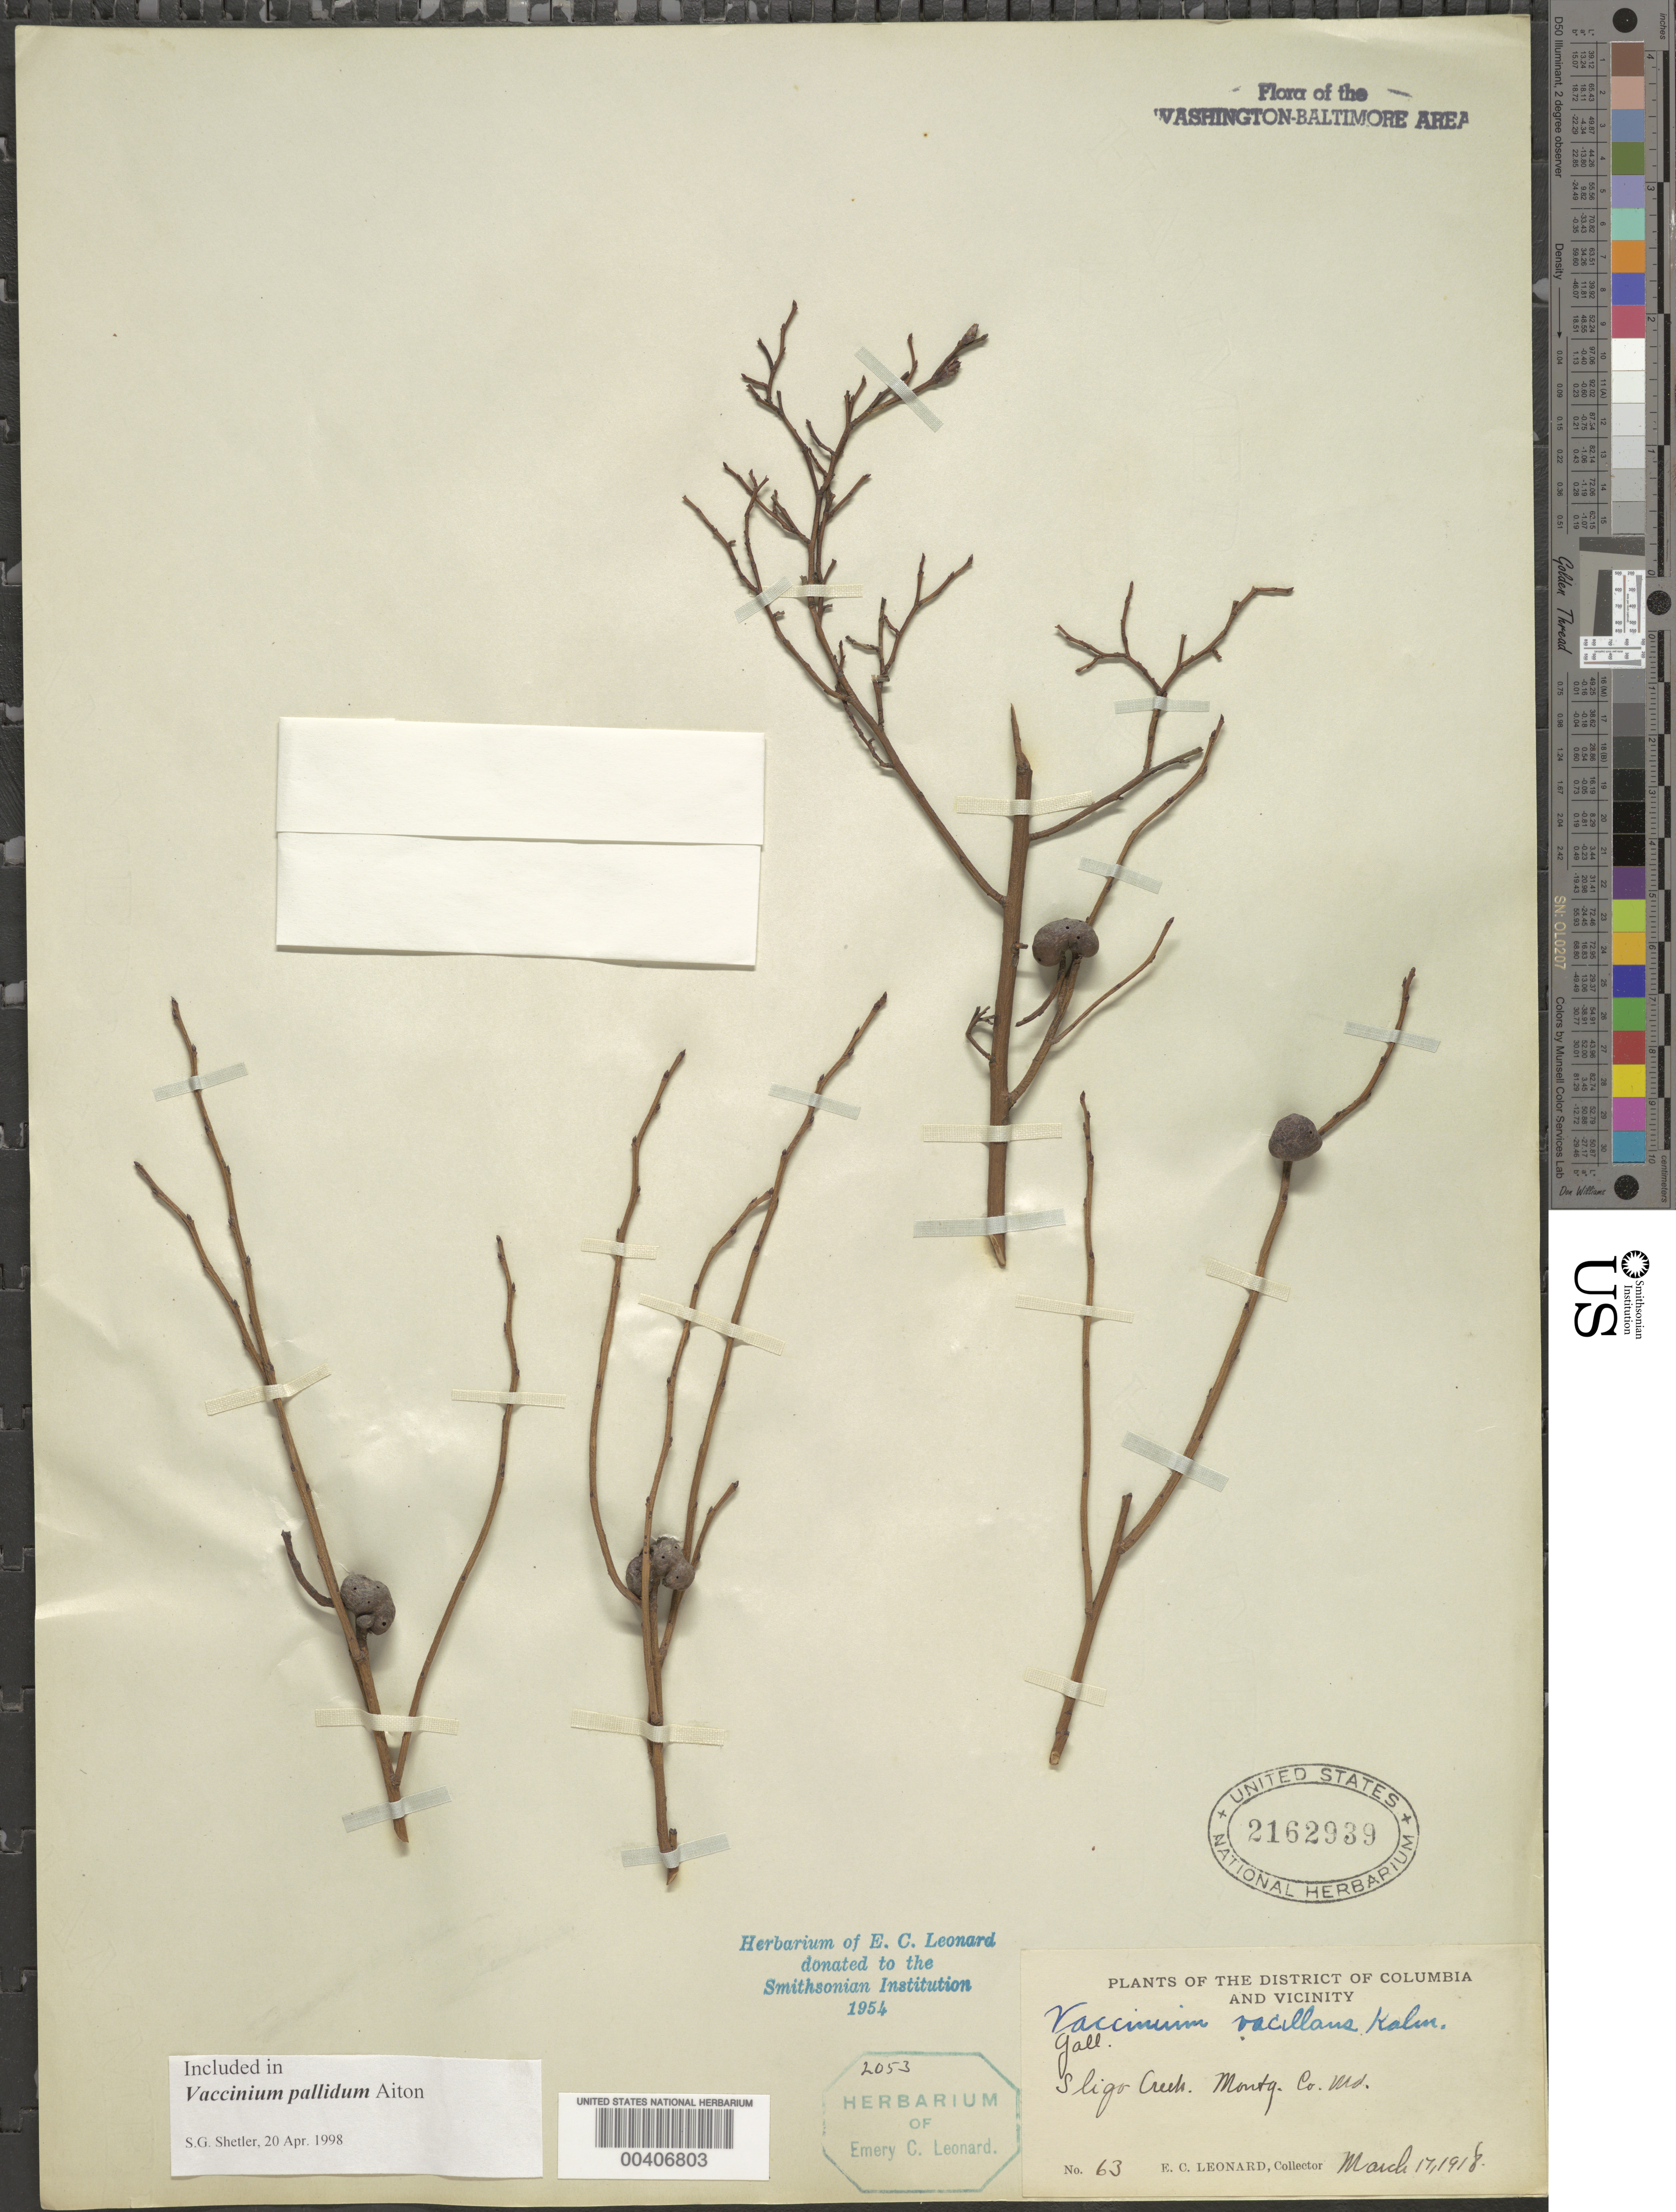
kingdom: Plantae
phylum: Tracheophyta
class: Magnoliopsida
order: Ericales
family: Ericaceae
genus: Vaccinium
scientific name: Vaccinium pallidum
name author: Aiton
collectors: E. C. Leonard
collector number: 63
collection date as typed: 17 Mar 1918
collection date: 1918-03-17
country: United States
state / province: Maryland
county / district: Montgomery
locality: Sligo Creek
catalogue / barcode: US 2162939